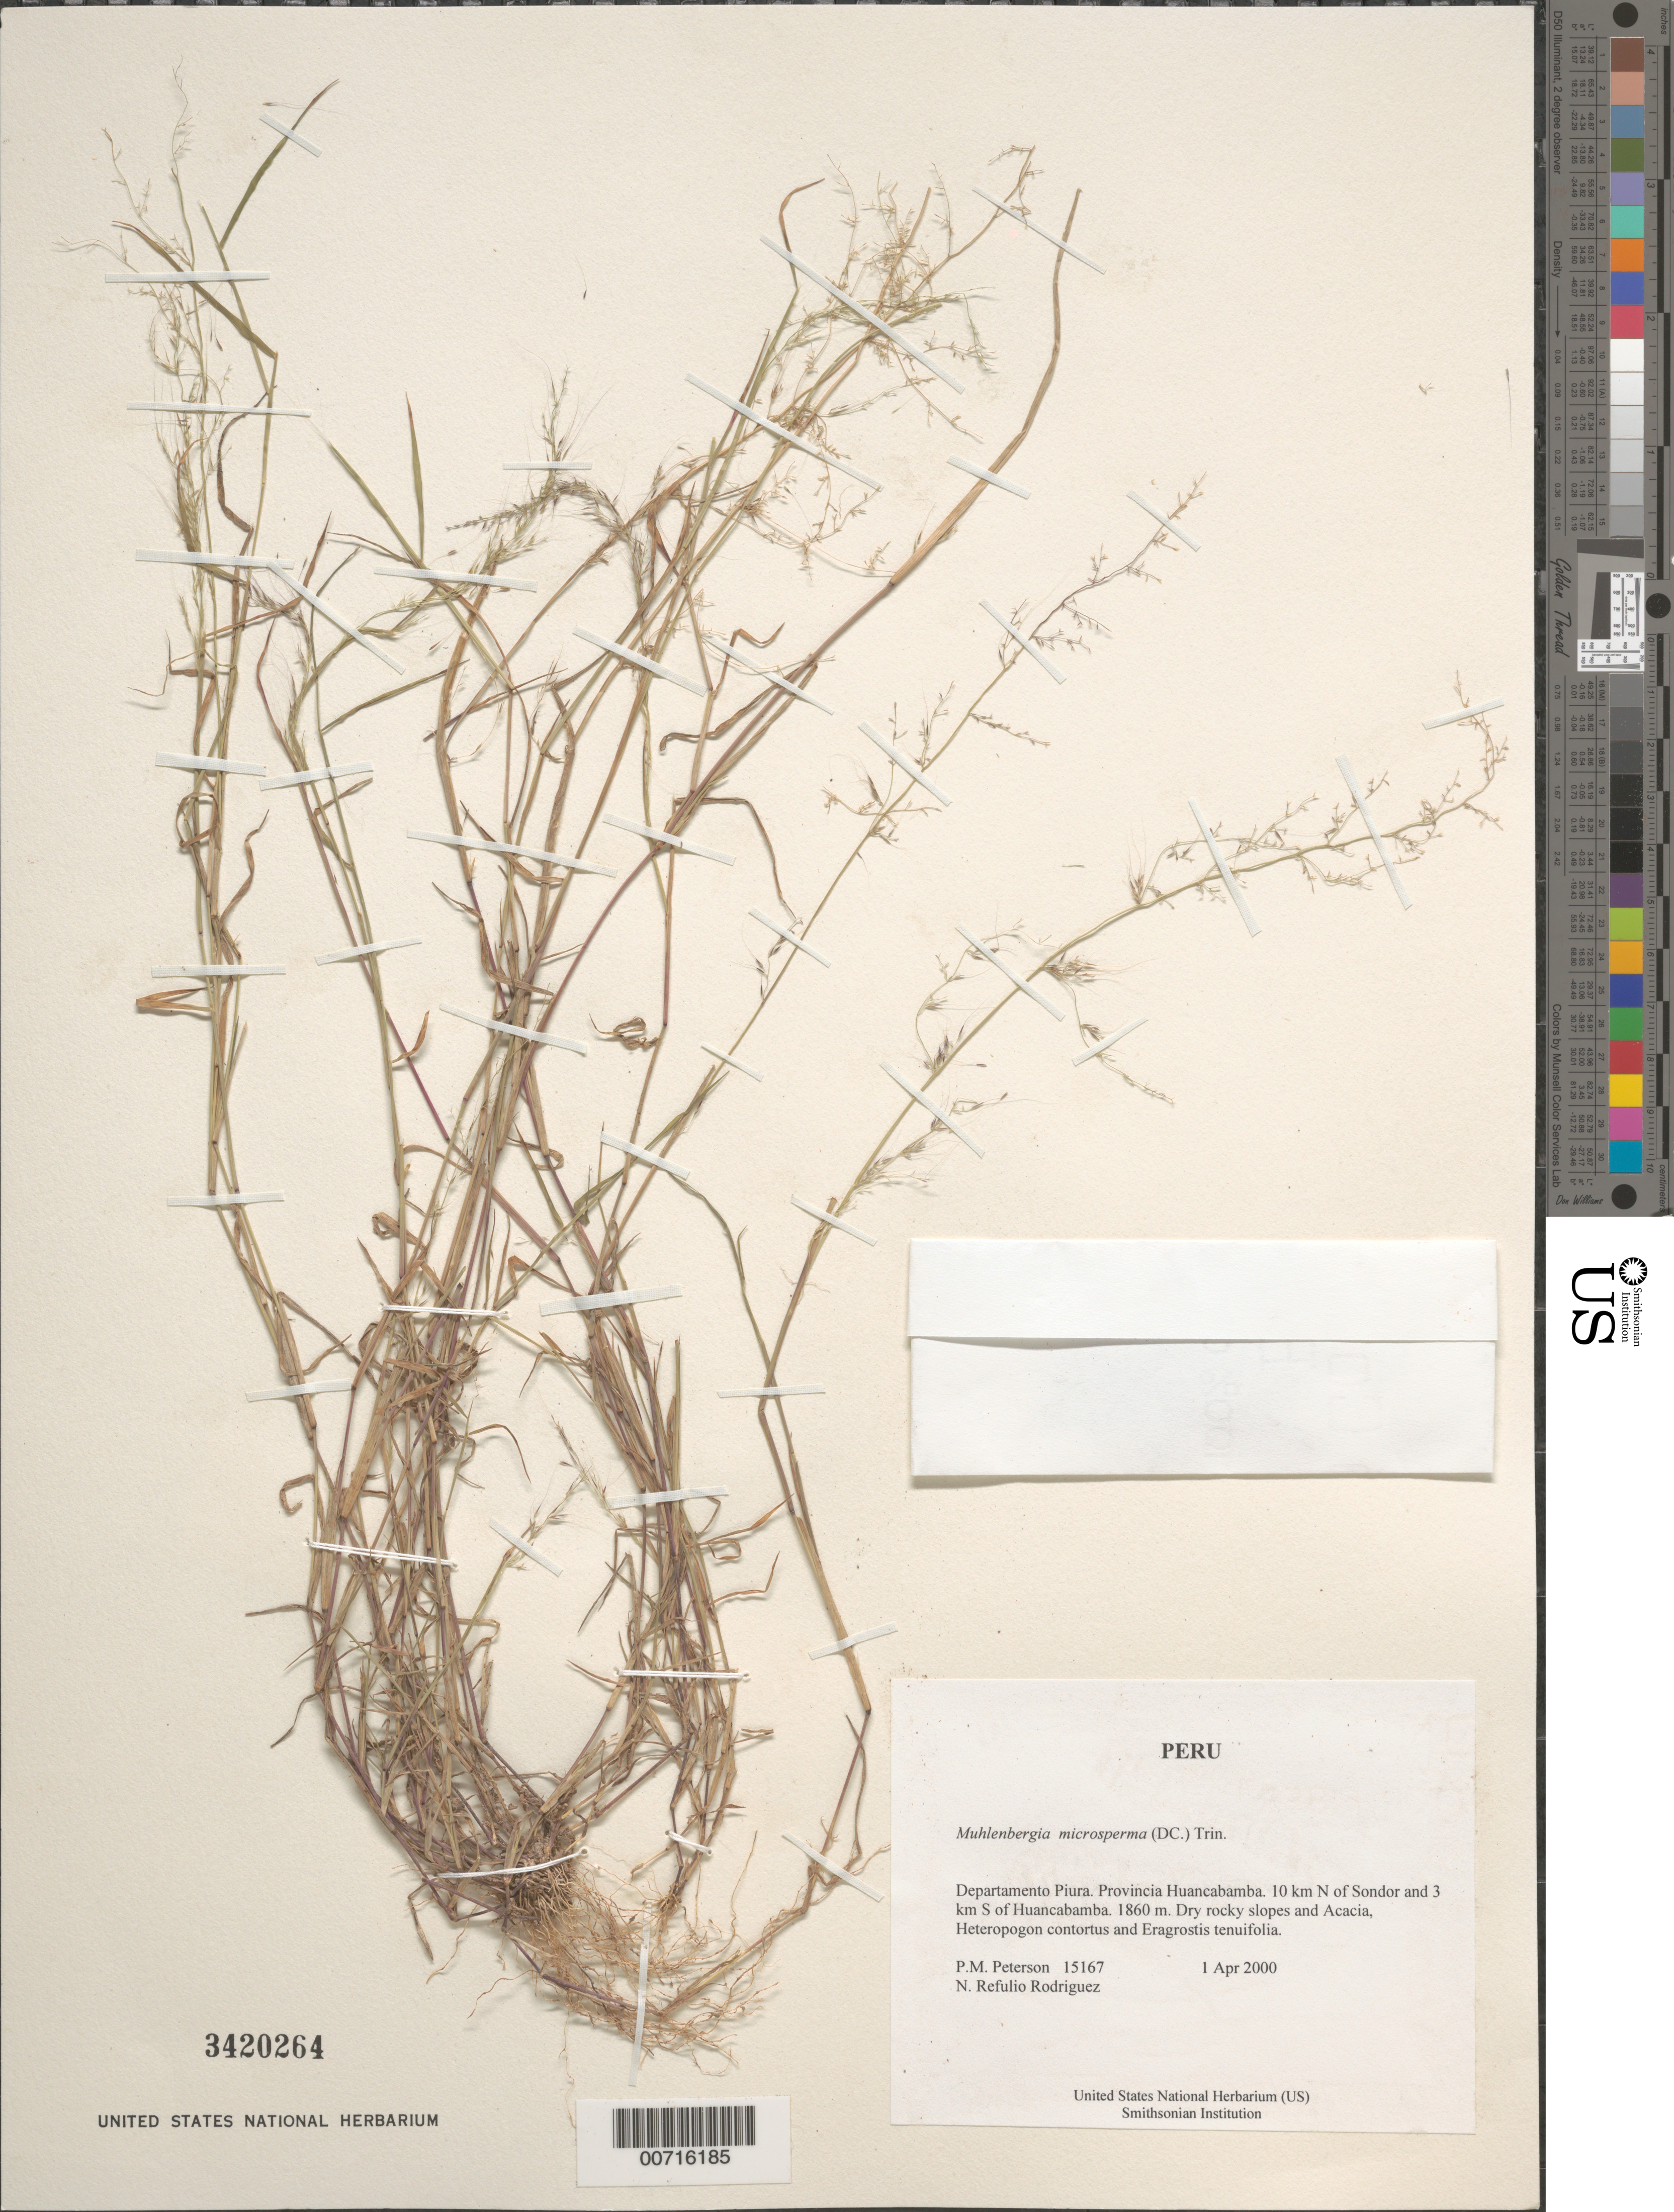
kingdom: Plantae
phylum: Tracheophyta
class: Liliopsida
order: Poales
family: Poaceae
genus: Muhlenbergia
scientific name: Muhlenbergia microsperma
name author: (DC.) Kunth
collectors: P. M. Peterson & N. Refulio-Rodríguez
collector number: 15167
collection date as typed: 01 Apr 2000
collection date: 2000-04-01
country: Peru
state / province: Piura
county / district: Huancabamba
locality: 10 km N of Sondor and 3 km S of Huancabamba.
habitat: Dry rocky slopes and Acacia, Heteropogon contortus and Eragrostis tenuifolia.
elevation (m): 1860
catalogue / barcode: US 3420264